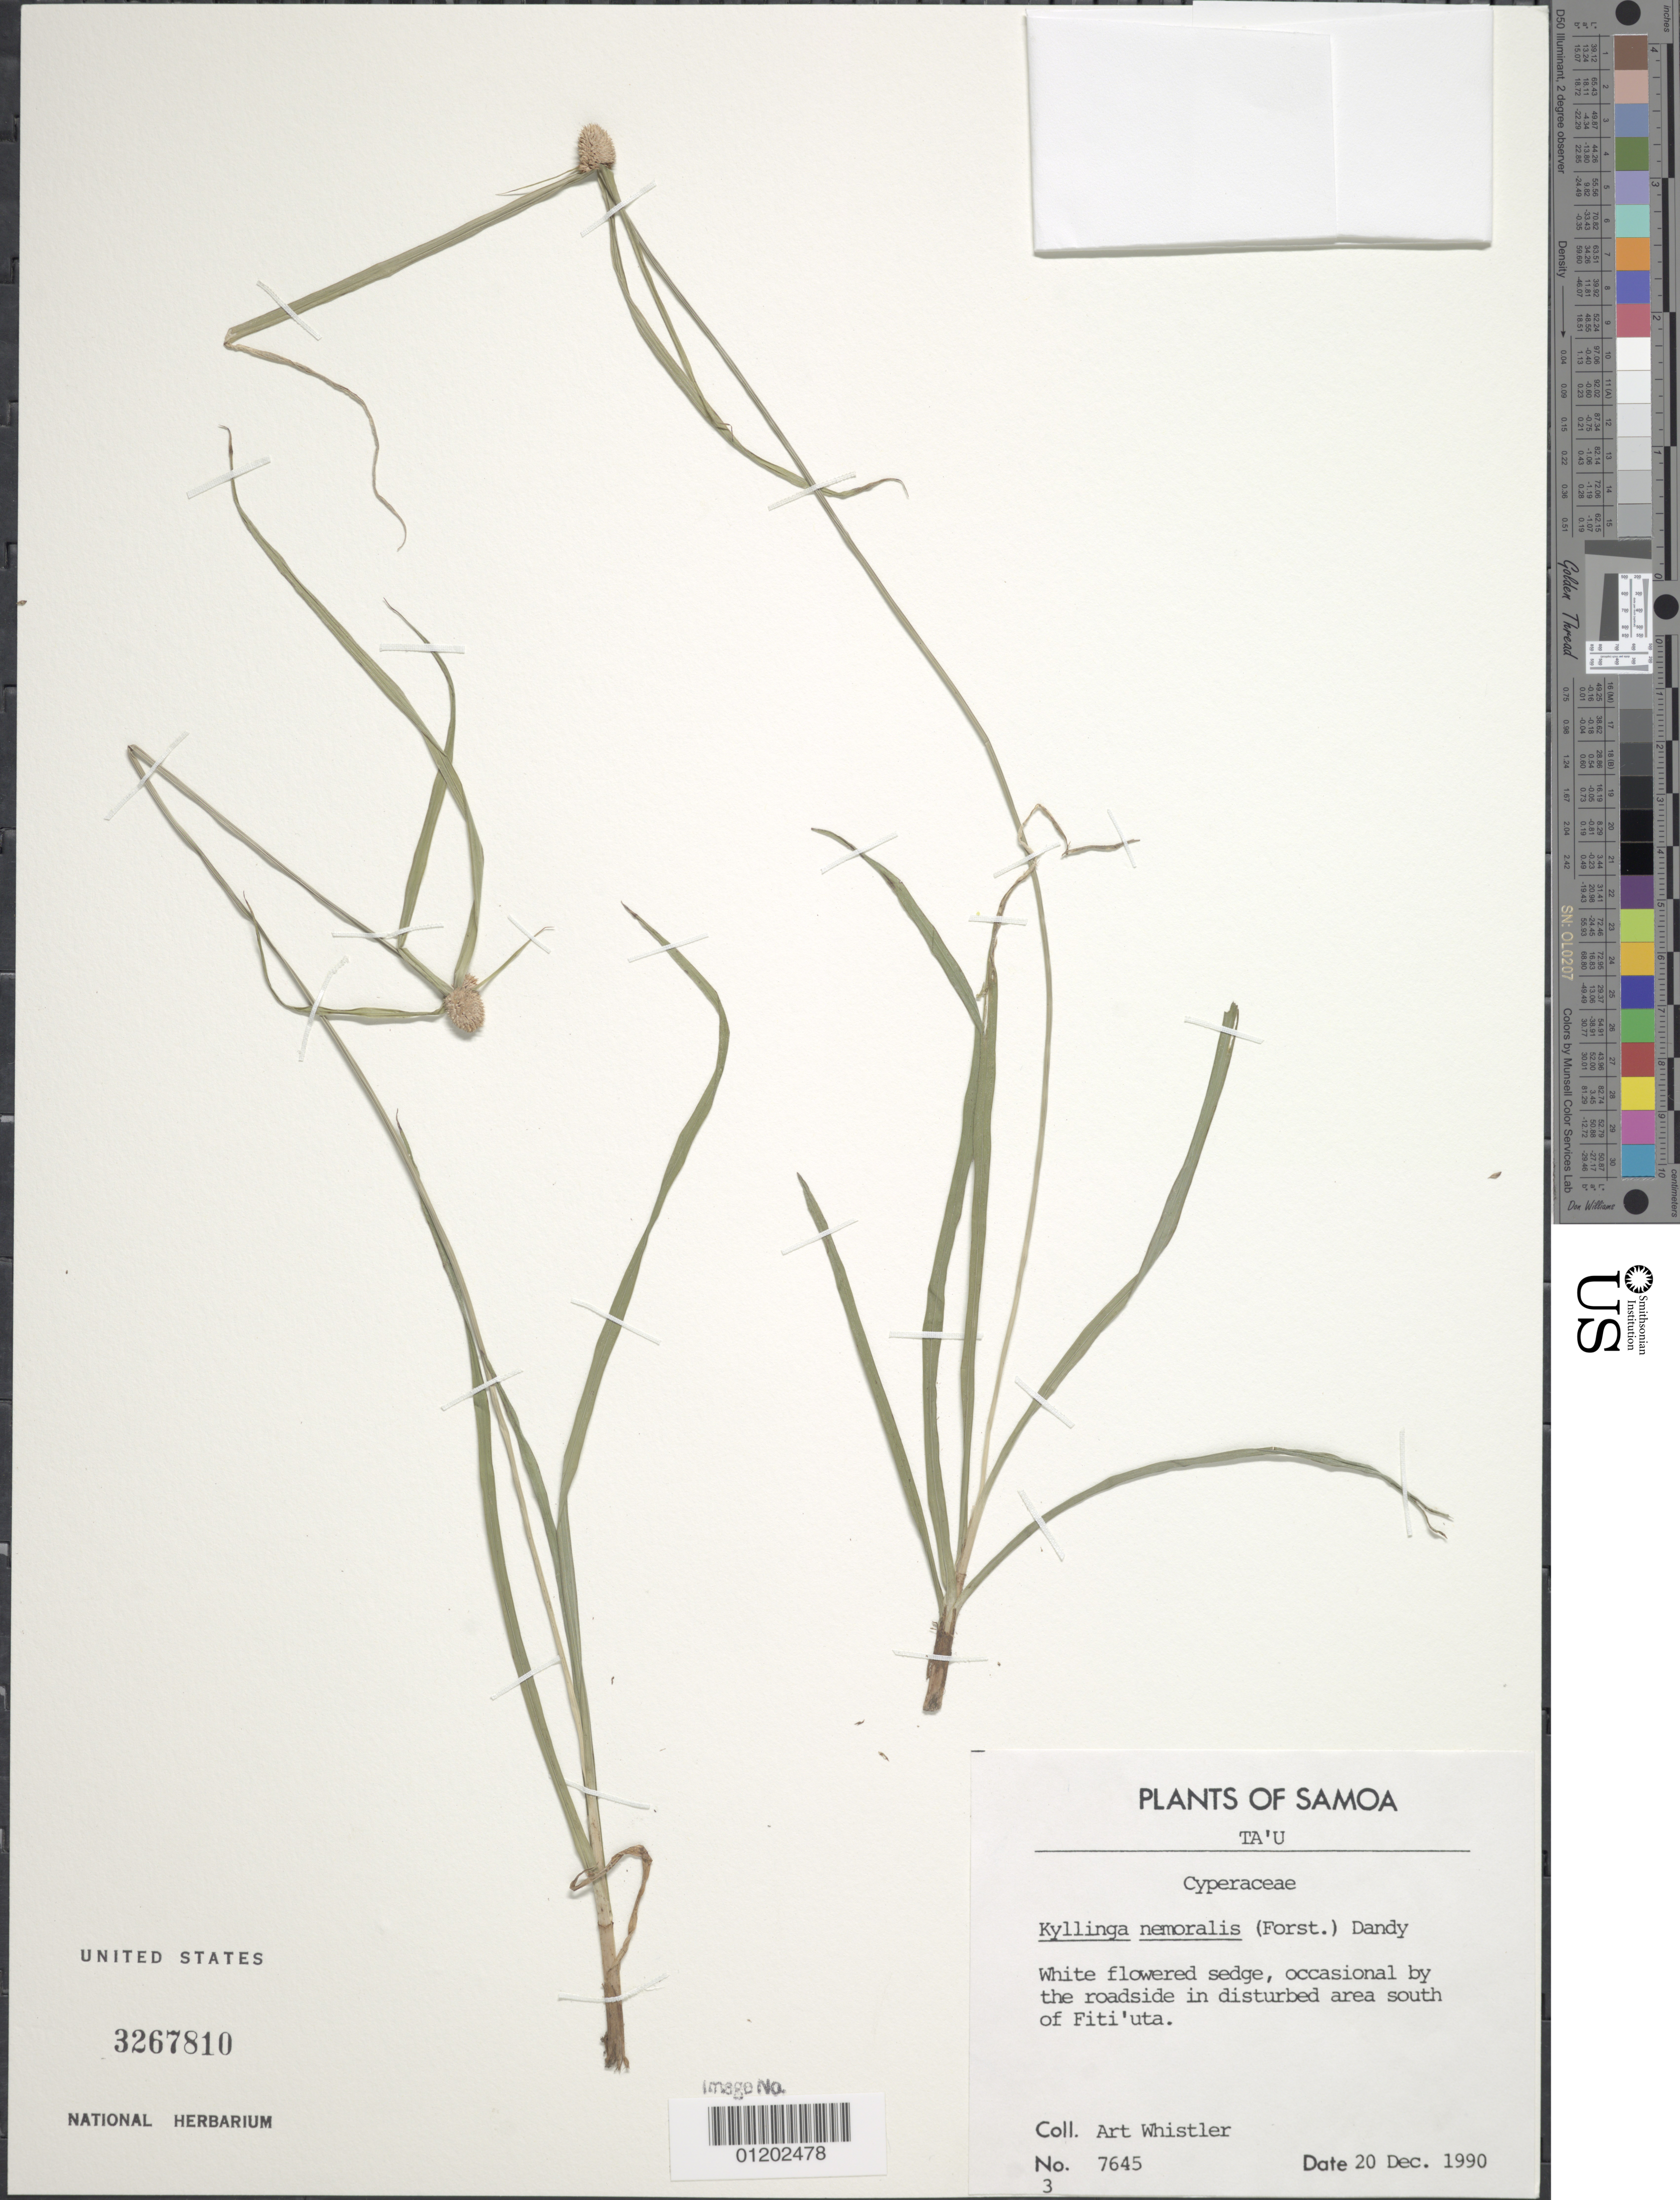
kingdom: Plantae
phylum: Tracheophyta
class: Liliopsida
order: Poales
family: Cyperaceae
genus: Cyperus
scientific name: Cyperus mindorensis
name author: (Steud.) Huygh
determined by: Strong, M. T., (US), Smithsonian Institution - National Museum of Natural History (UNITED STATES)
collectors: A. Whistler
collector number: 7645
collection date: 1990-12-20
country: American Samoa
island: Ta'u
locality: By the roadside in disturbed area south of Fiti'uta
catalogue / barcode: US 3267810